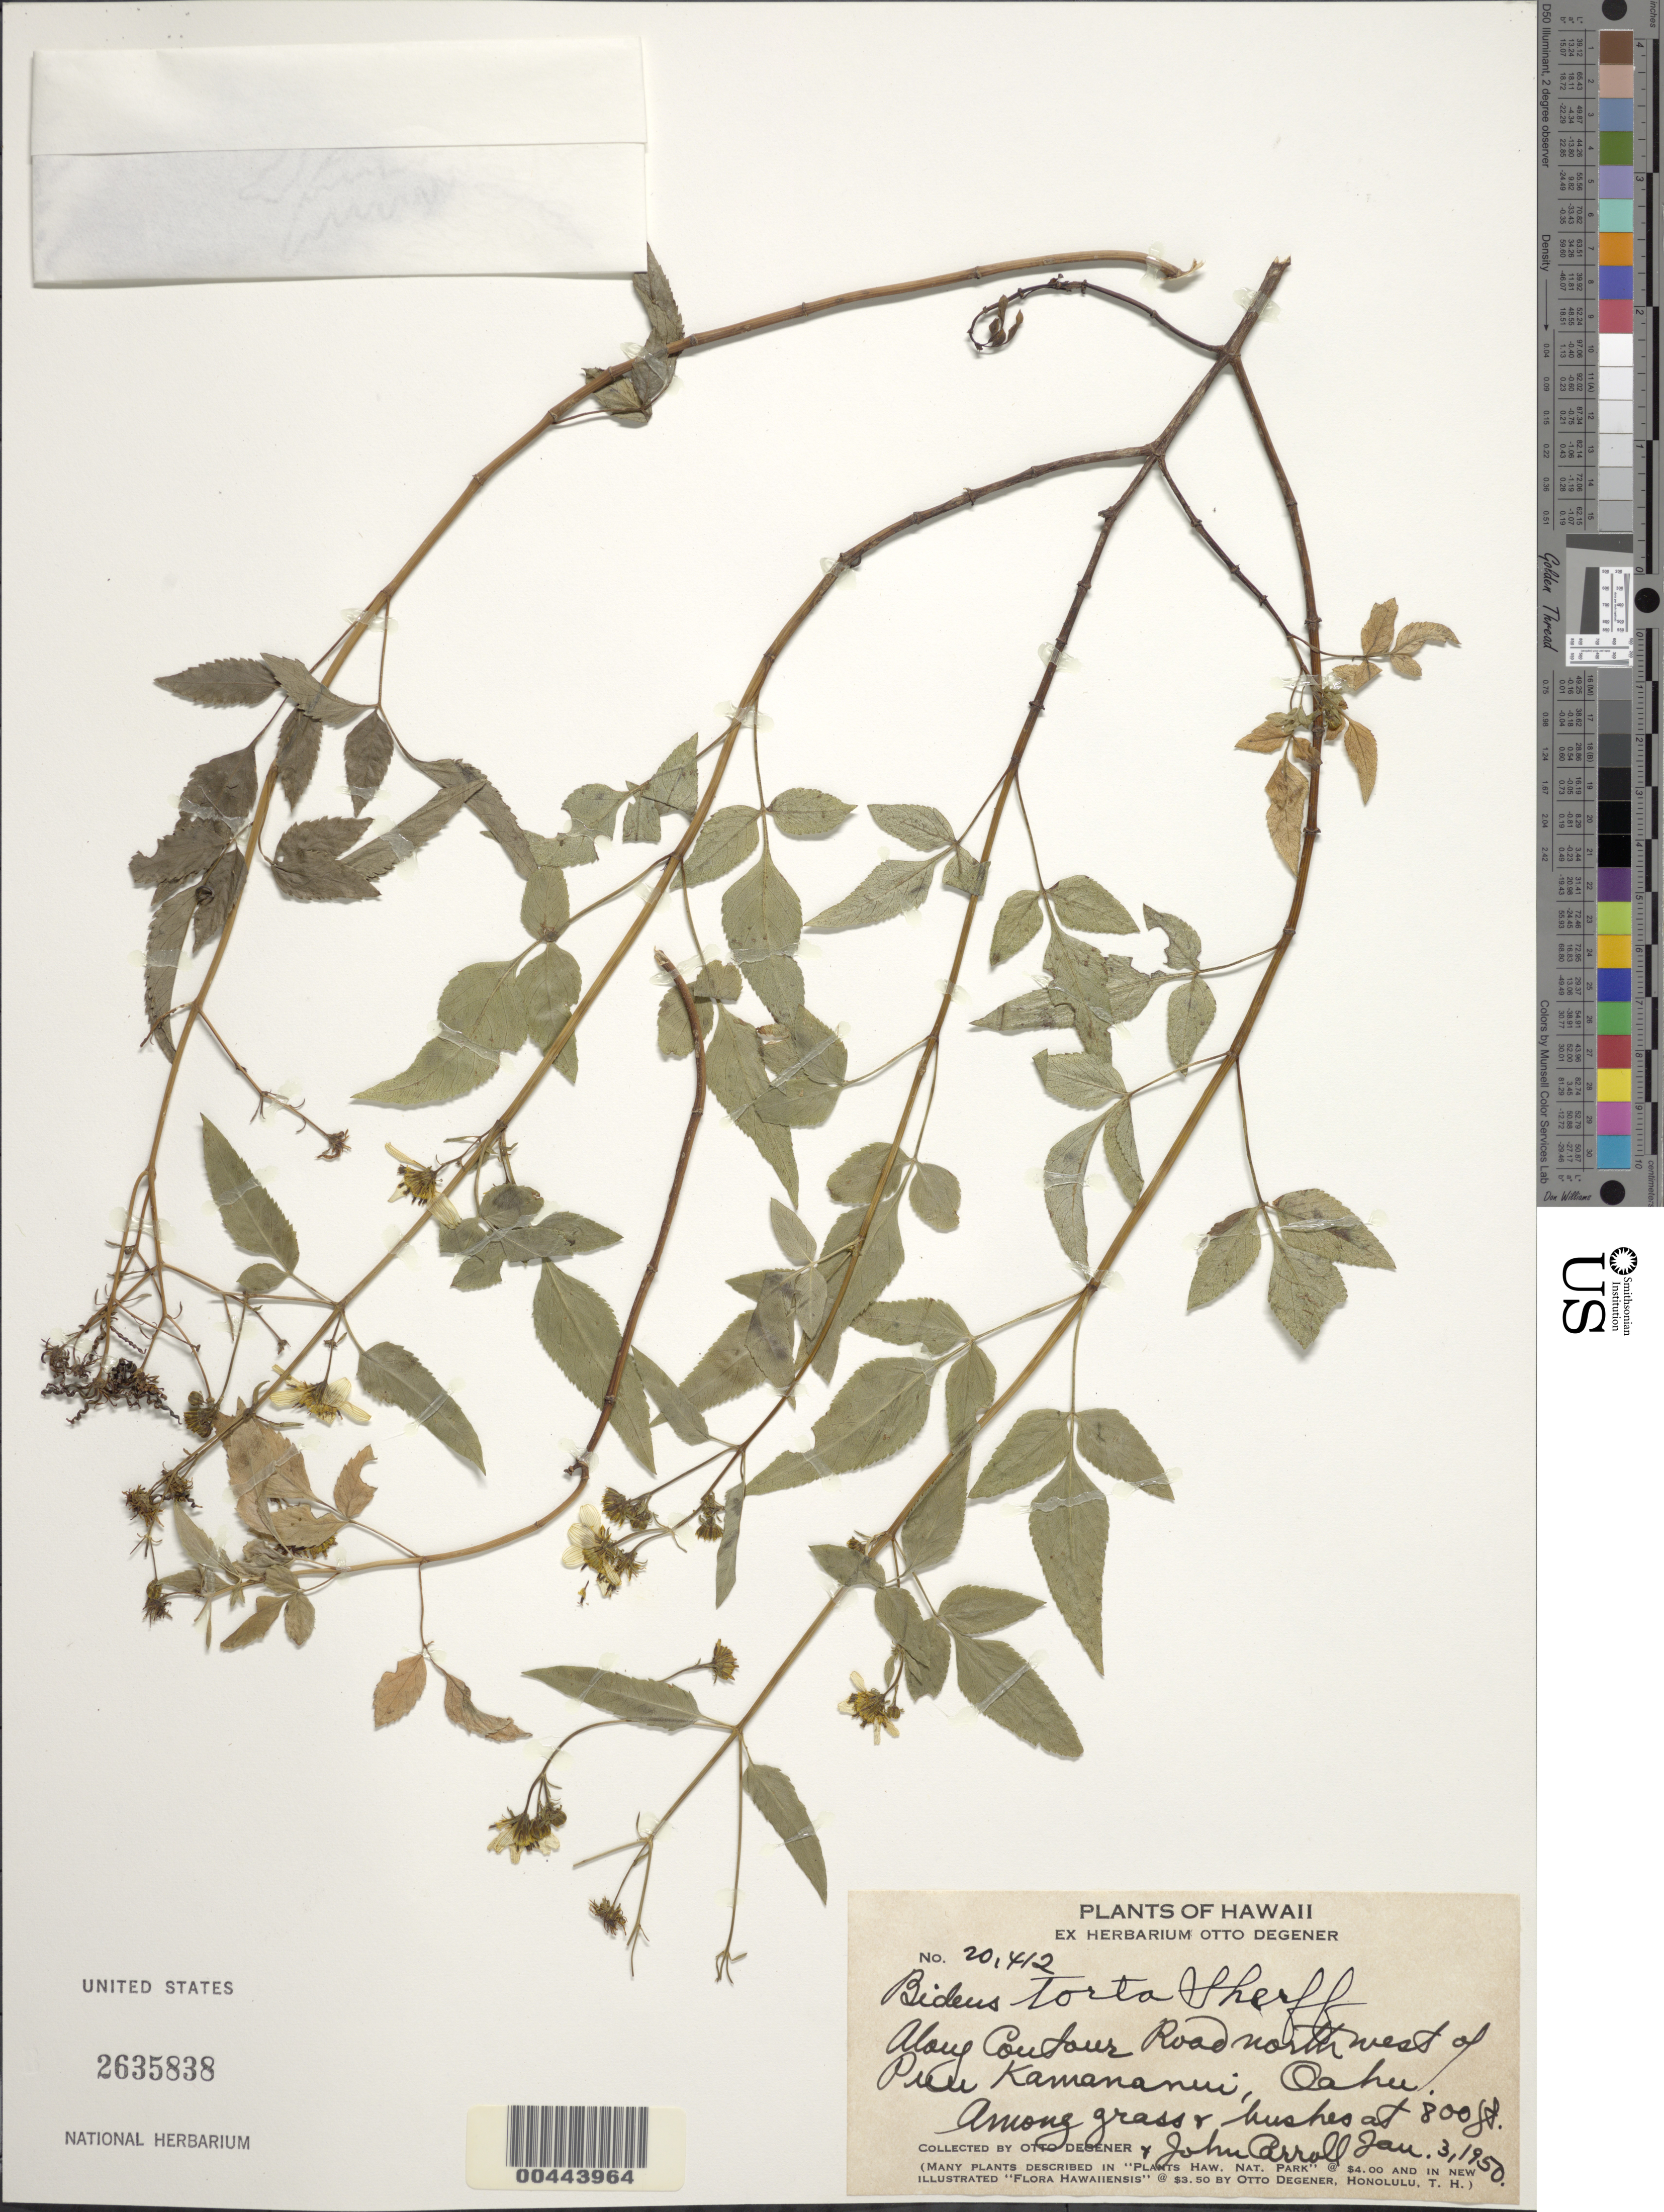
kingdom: Plantae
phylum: Tracheophyta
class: Magnoliopsida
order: Asterales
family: Asteraceae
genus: Bidens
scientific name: Bidens torta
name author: Sherff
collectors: O. Degener & J. Carroll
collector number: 20412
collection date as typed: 3 Jan 1950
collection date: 1950-01-03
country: United States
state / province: Hawaii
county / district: Honolulu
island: Oahu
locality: Along Contour Road NW of Puu Kamananui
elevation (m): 244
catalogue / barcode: US 2635838